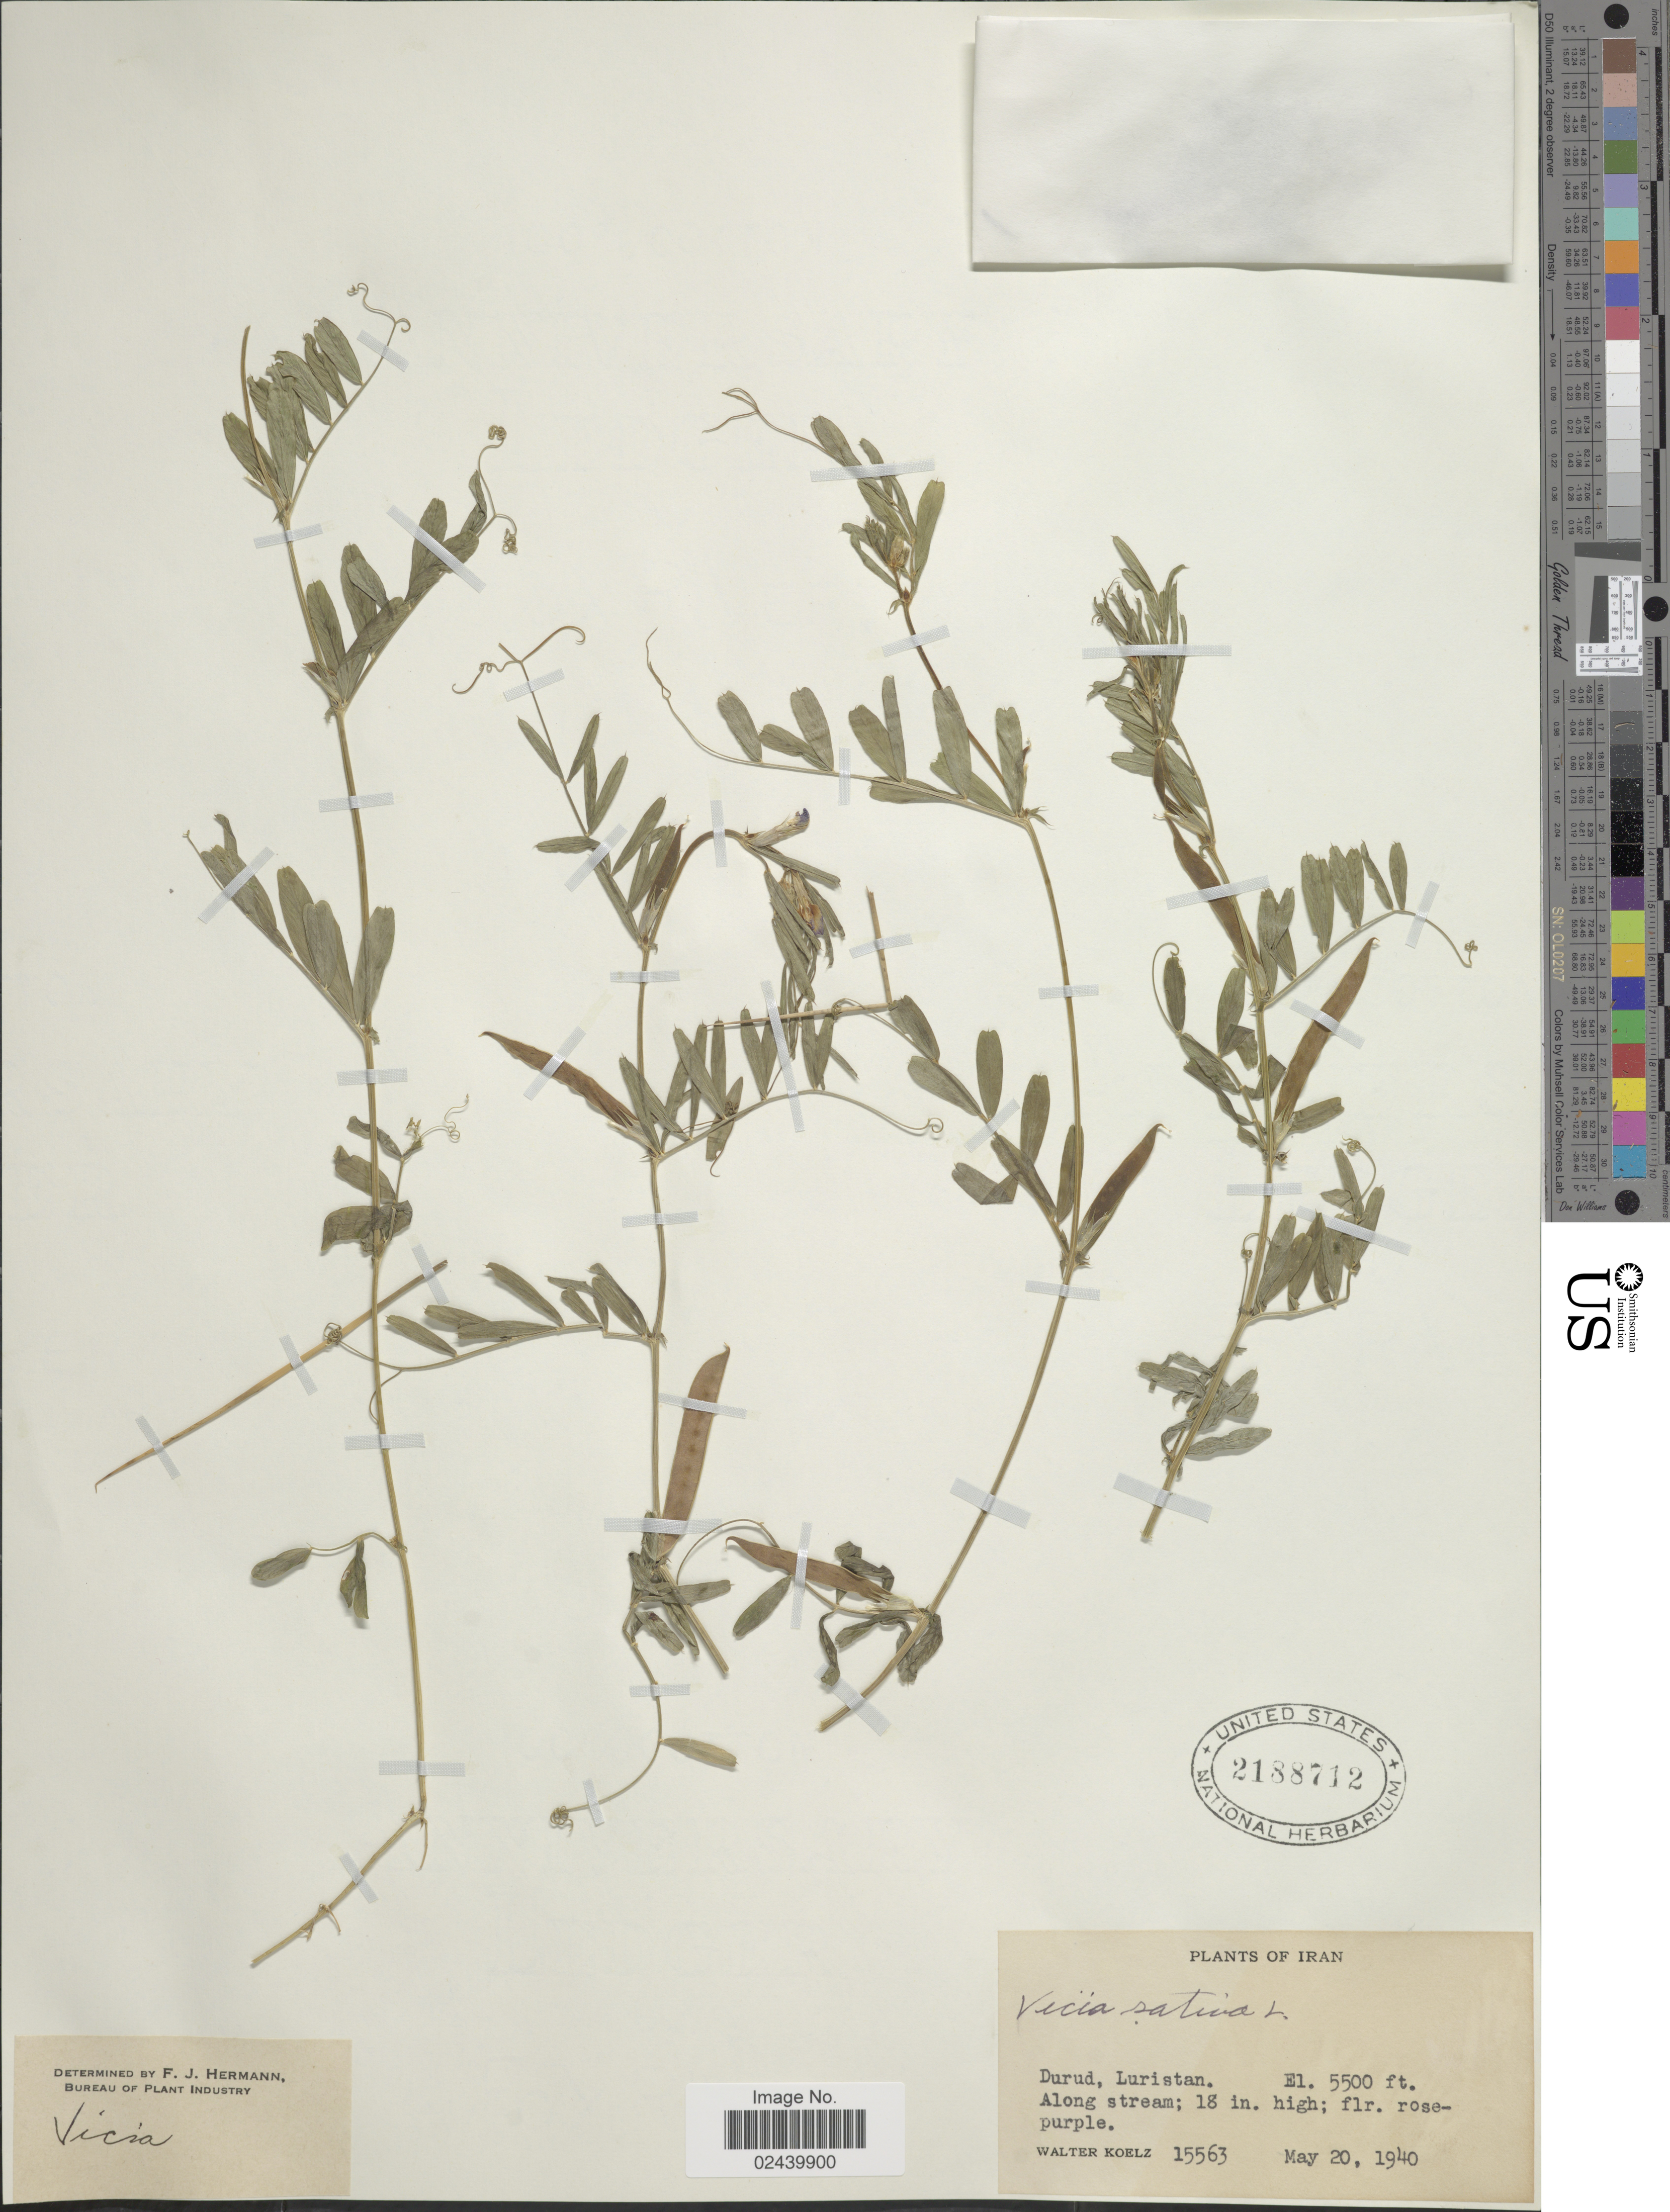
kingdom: Plantae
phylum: Tracheophyta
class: Magnoliopsida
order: Fabales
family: Fabaceae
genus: Vicia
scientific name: Vicia sativa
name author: L.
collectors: W. N. Koelz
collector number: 15563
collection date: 1940-05-20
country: Iran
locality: Durud, Luristan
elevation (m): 1676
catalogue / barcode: US 2188712